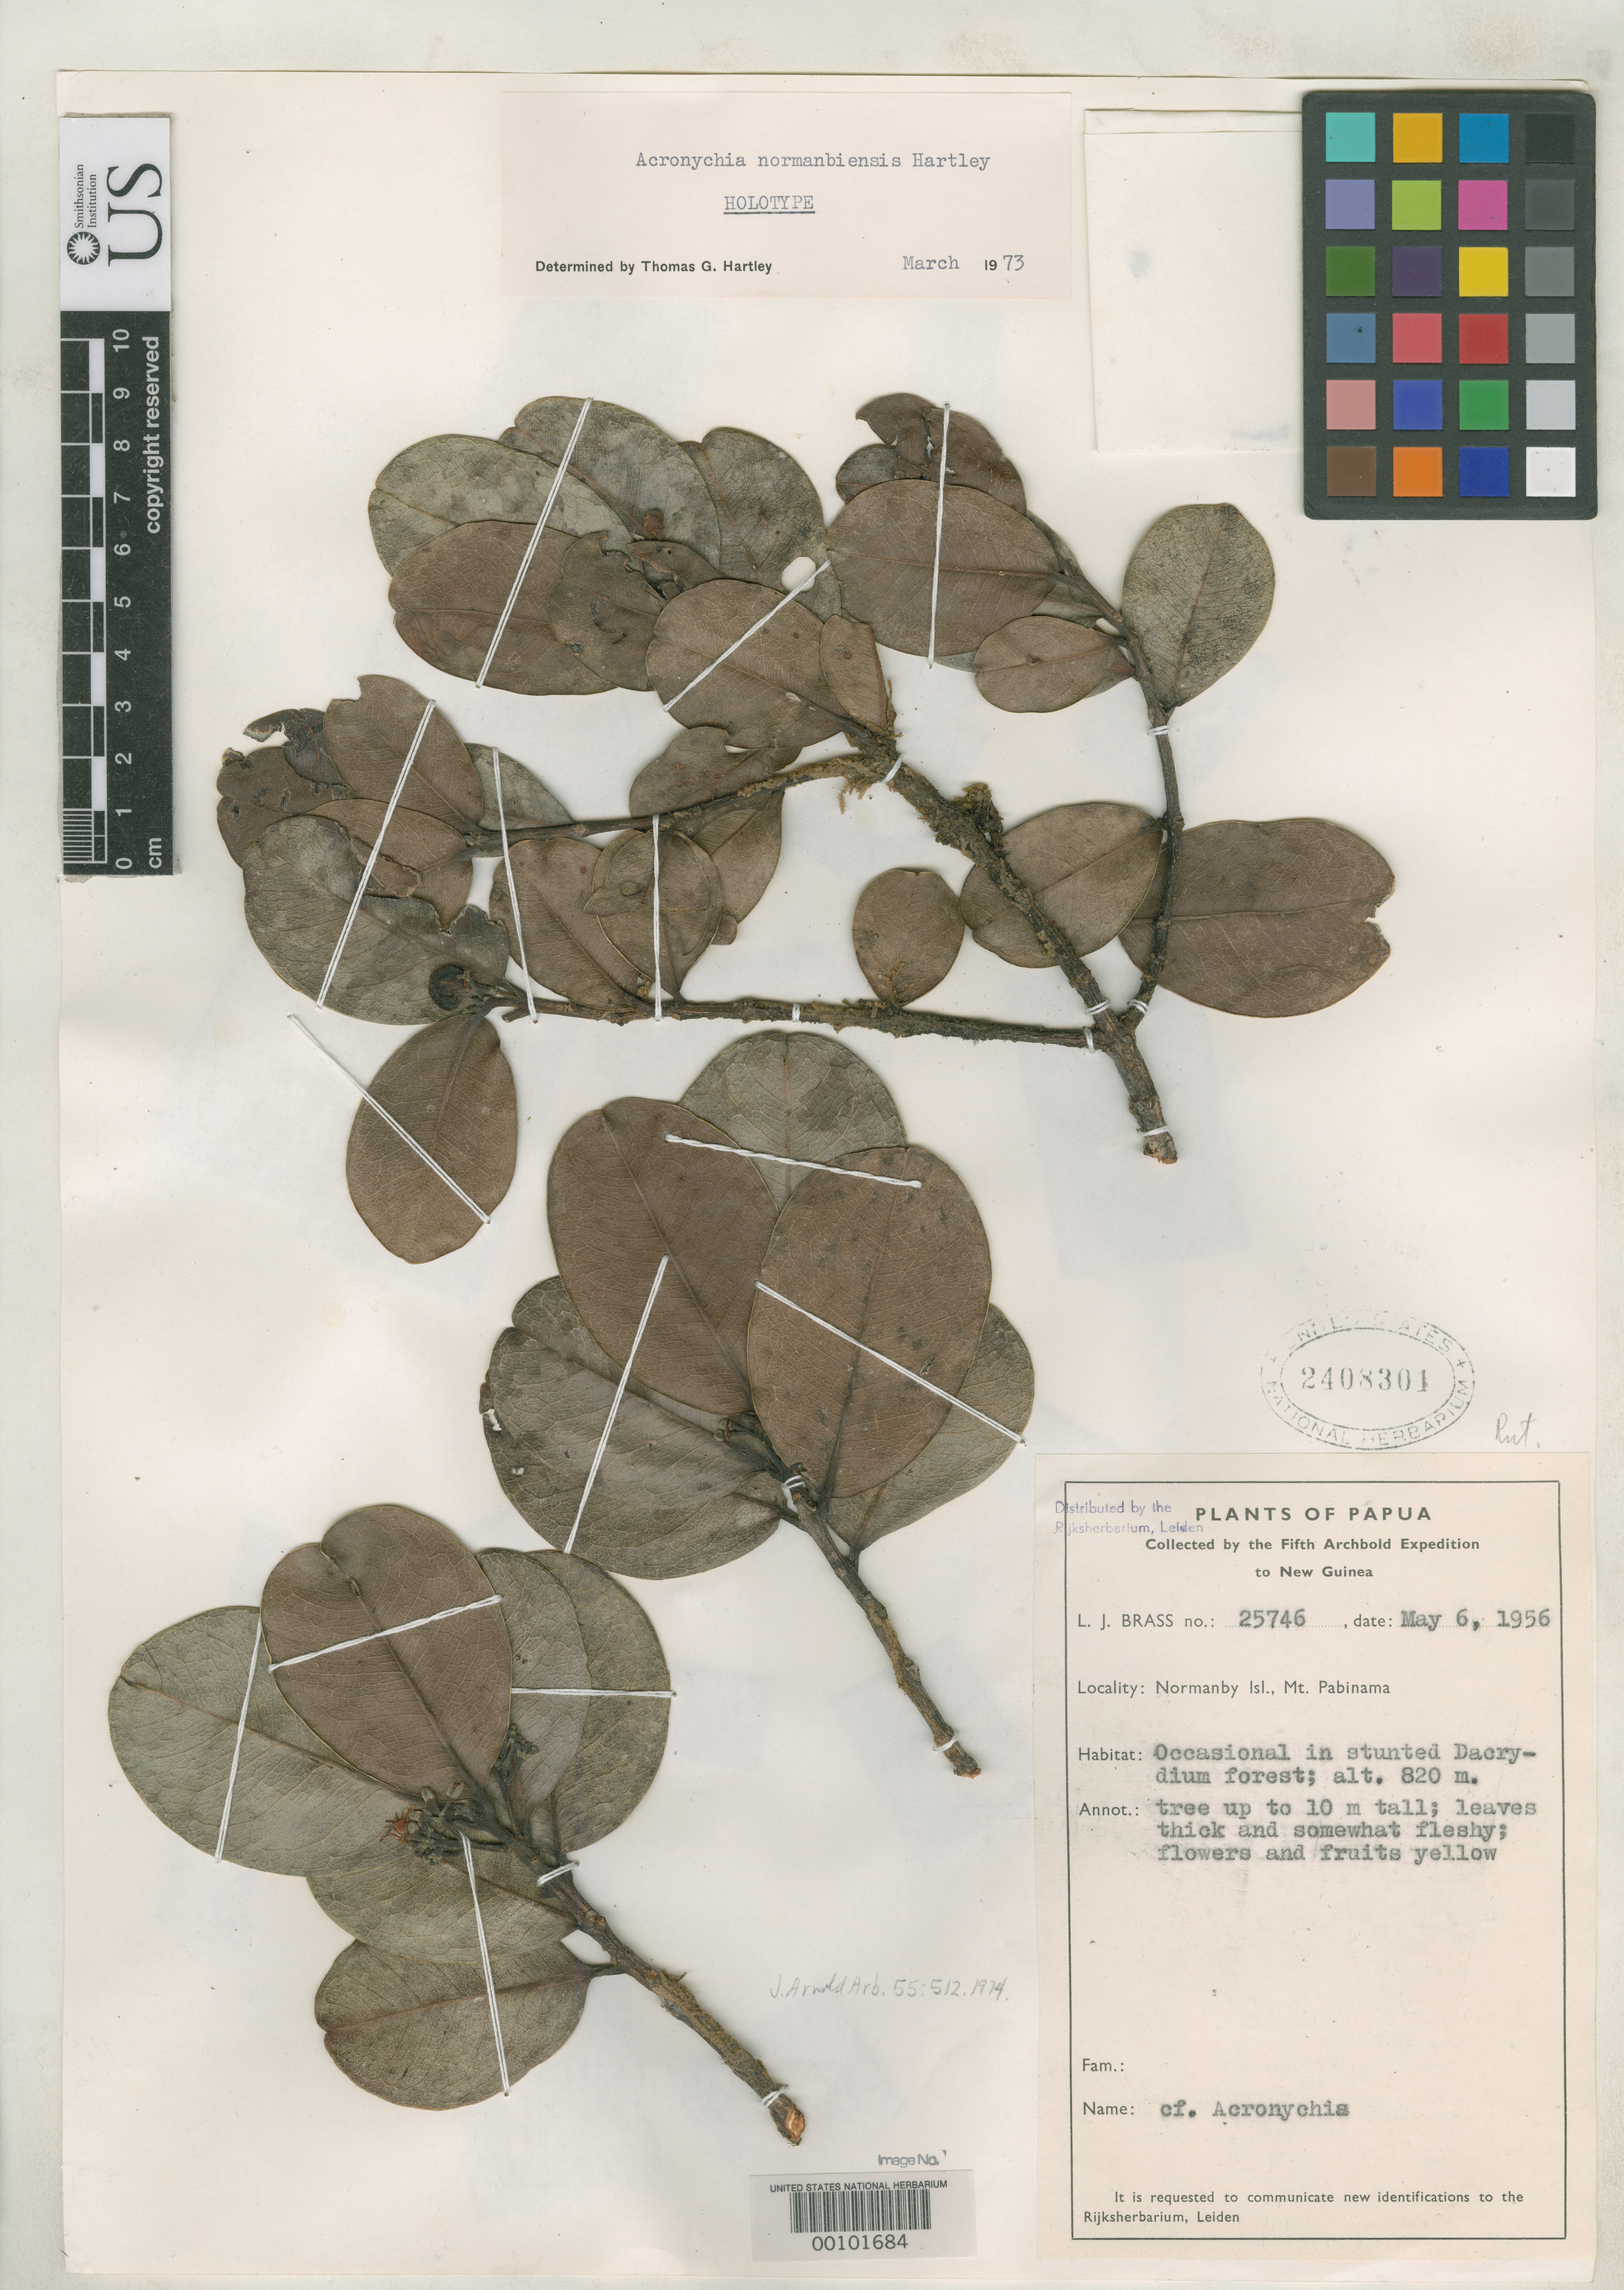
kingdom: Plantae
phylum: Tracheophyta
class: Magnoliopsida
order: Sapindales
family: Rutaceae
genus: Acronychia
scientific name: Acronychia normanbiensis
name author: T.G. Hartley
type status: Holotype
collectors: L. J. Brass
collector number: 25746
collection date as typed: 06 May 1956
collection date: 1956-05-06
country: Papua New Guinea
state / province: Milne Bay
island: Normanby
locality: Mt. Pabinsma.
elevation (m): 820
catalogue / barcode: US 2408301